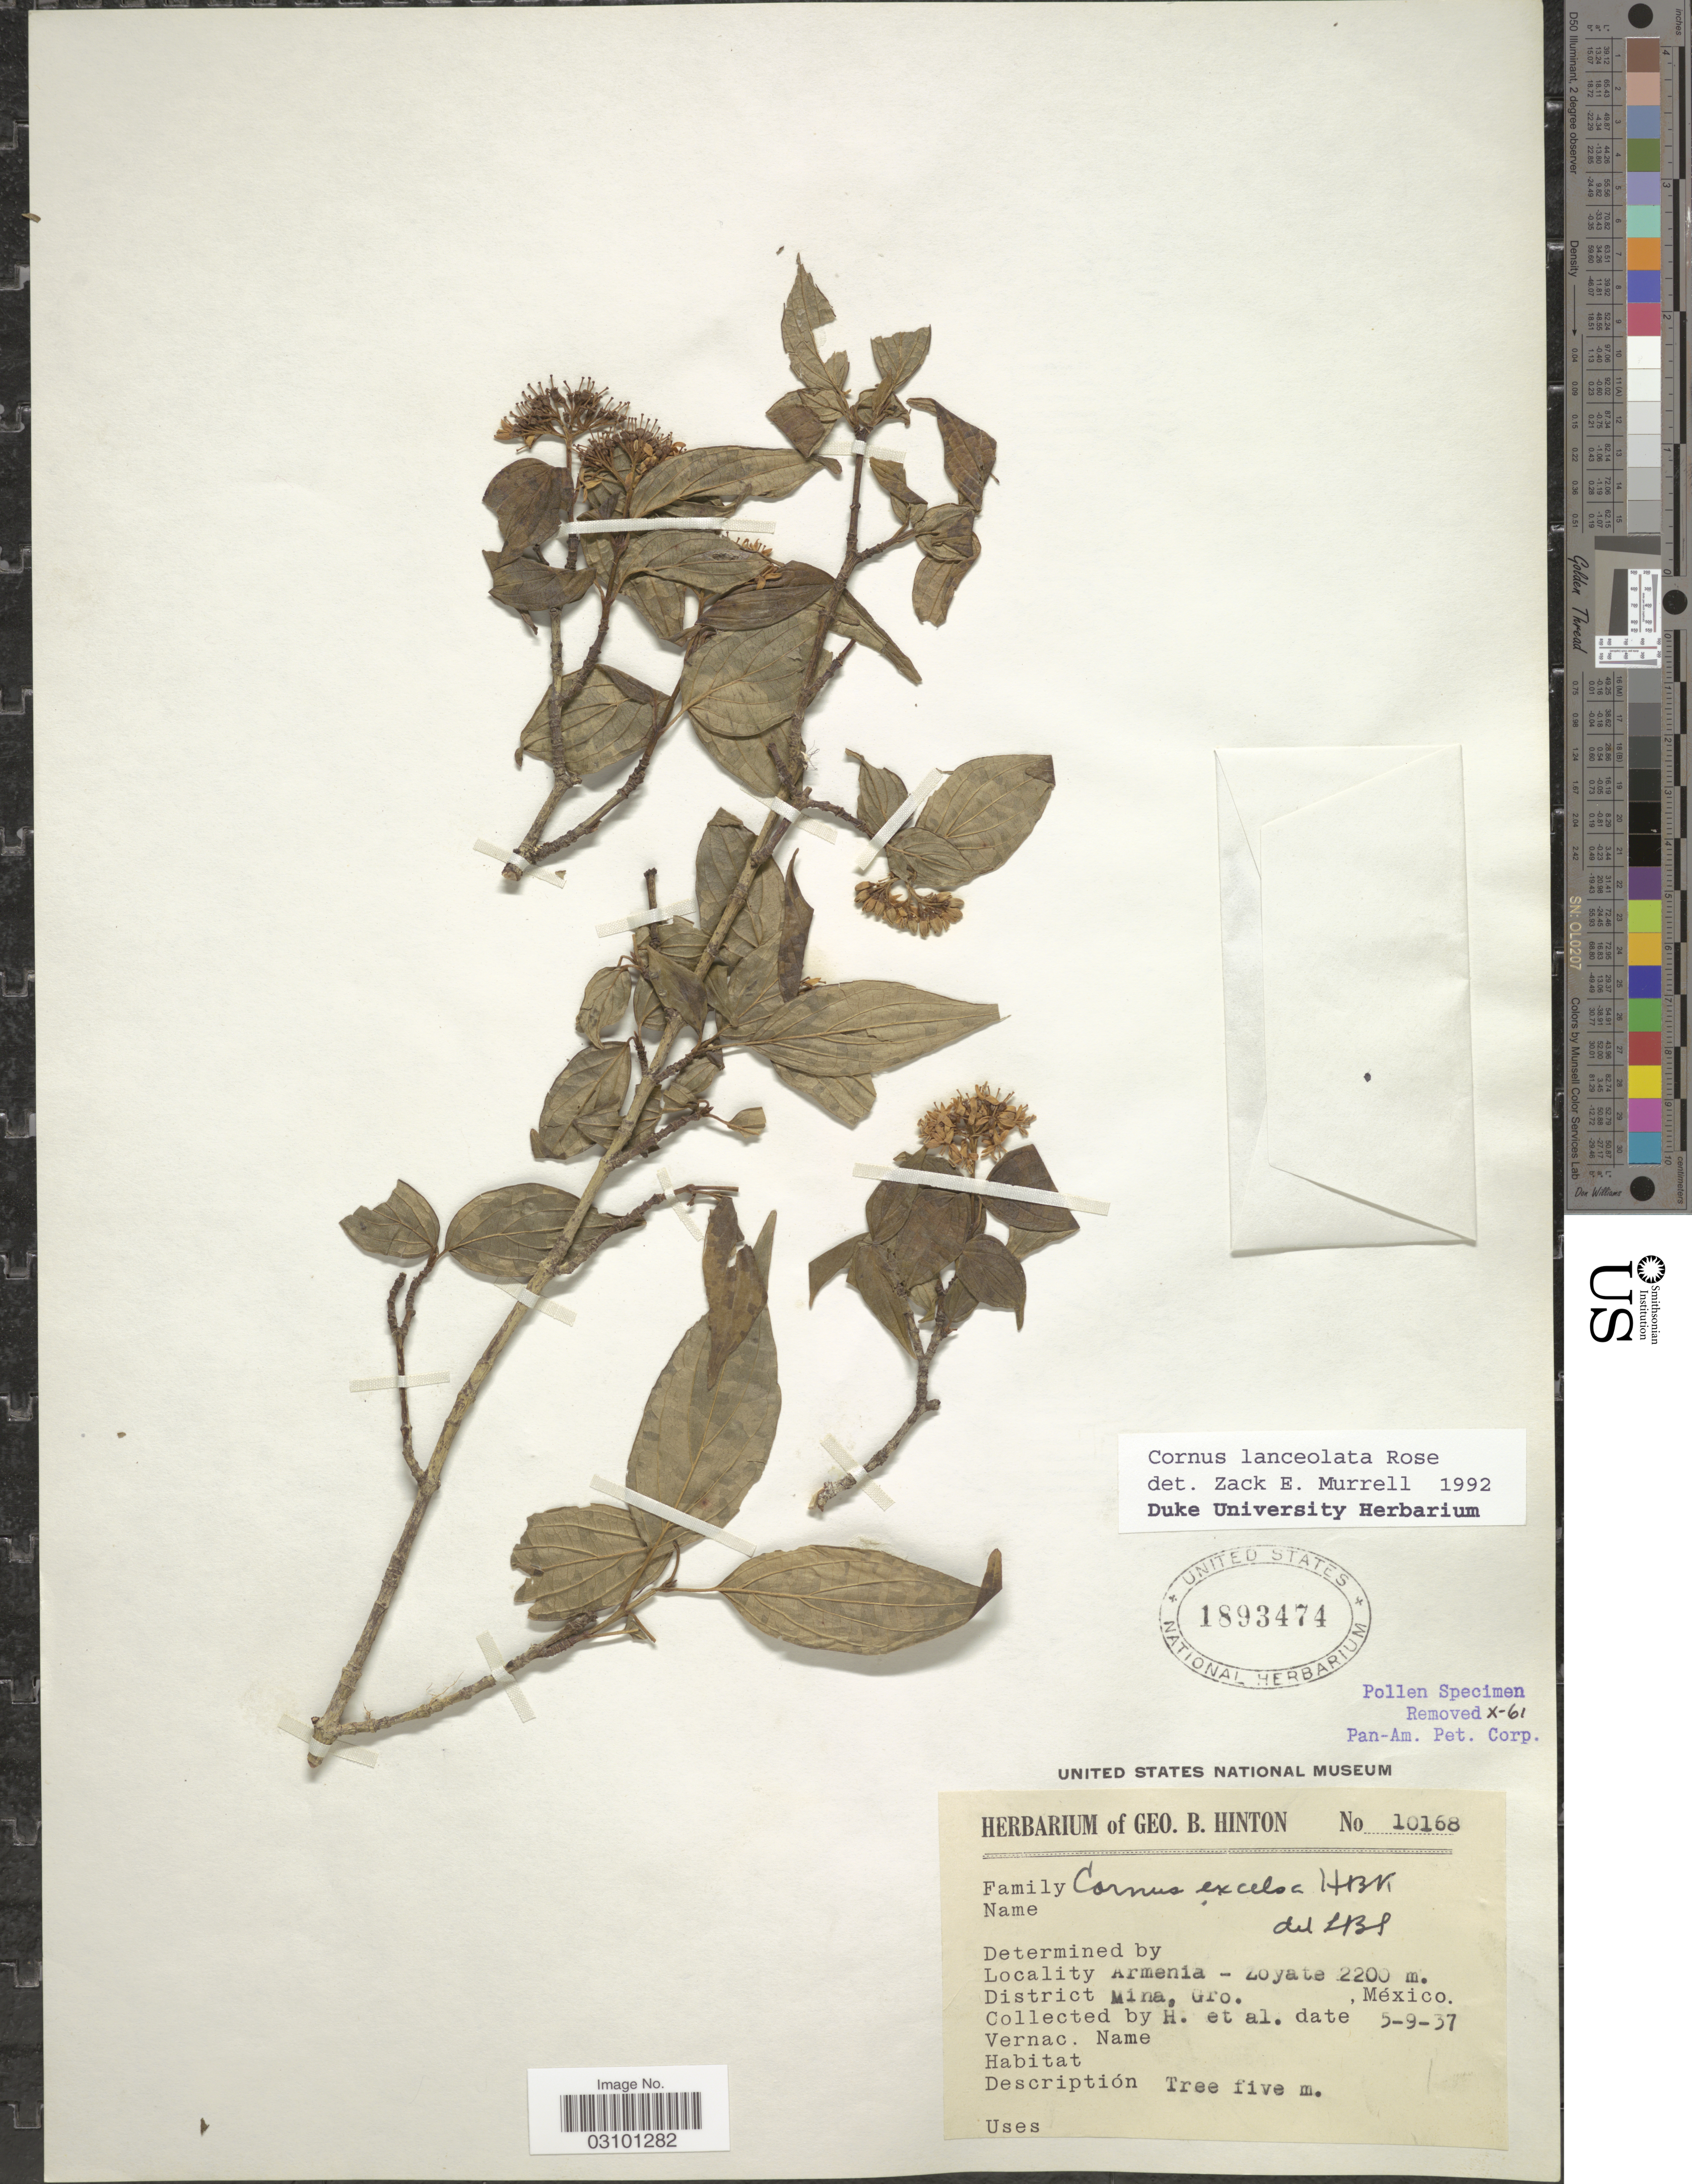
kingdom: Plantae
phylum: Tracheophyta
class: Magnoliopsida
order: Cornales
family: Cornaceae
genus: Cornus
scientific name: Cornus lanceolata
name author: Rose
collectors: G. B. Hinton & et al.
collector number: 10168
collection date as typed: Transcribed d/m/y: 9/5/37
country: Mexico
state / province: Guerrero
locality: Armenia - Zoyate. District Mina.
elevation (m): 2200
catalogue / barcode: US 1893474